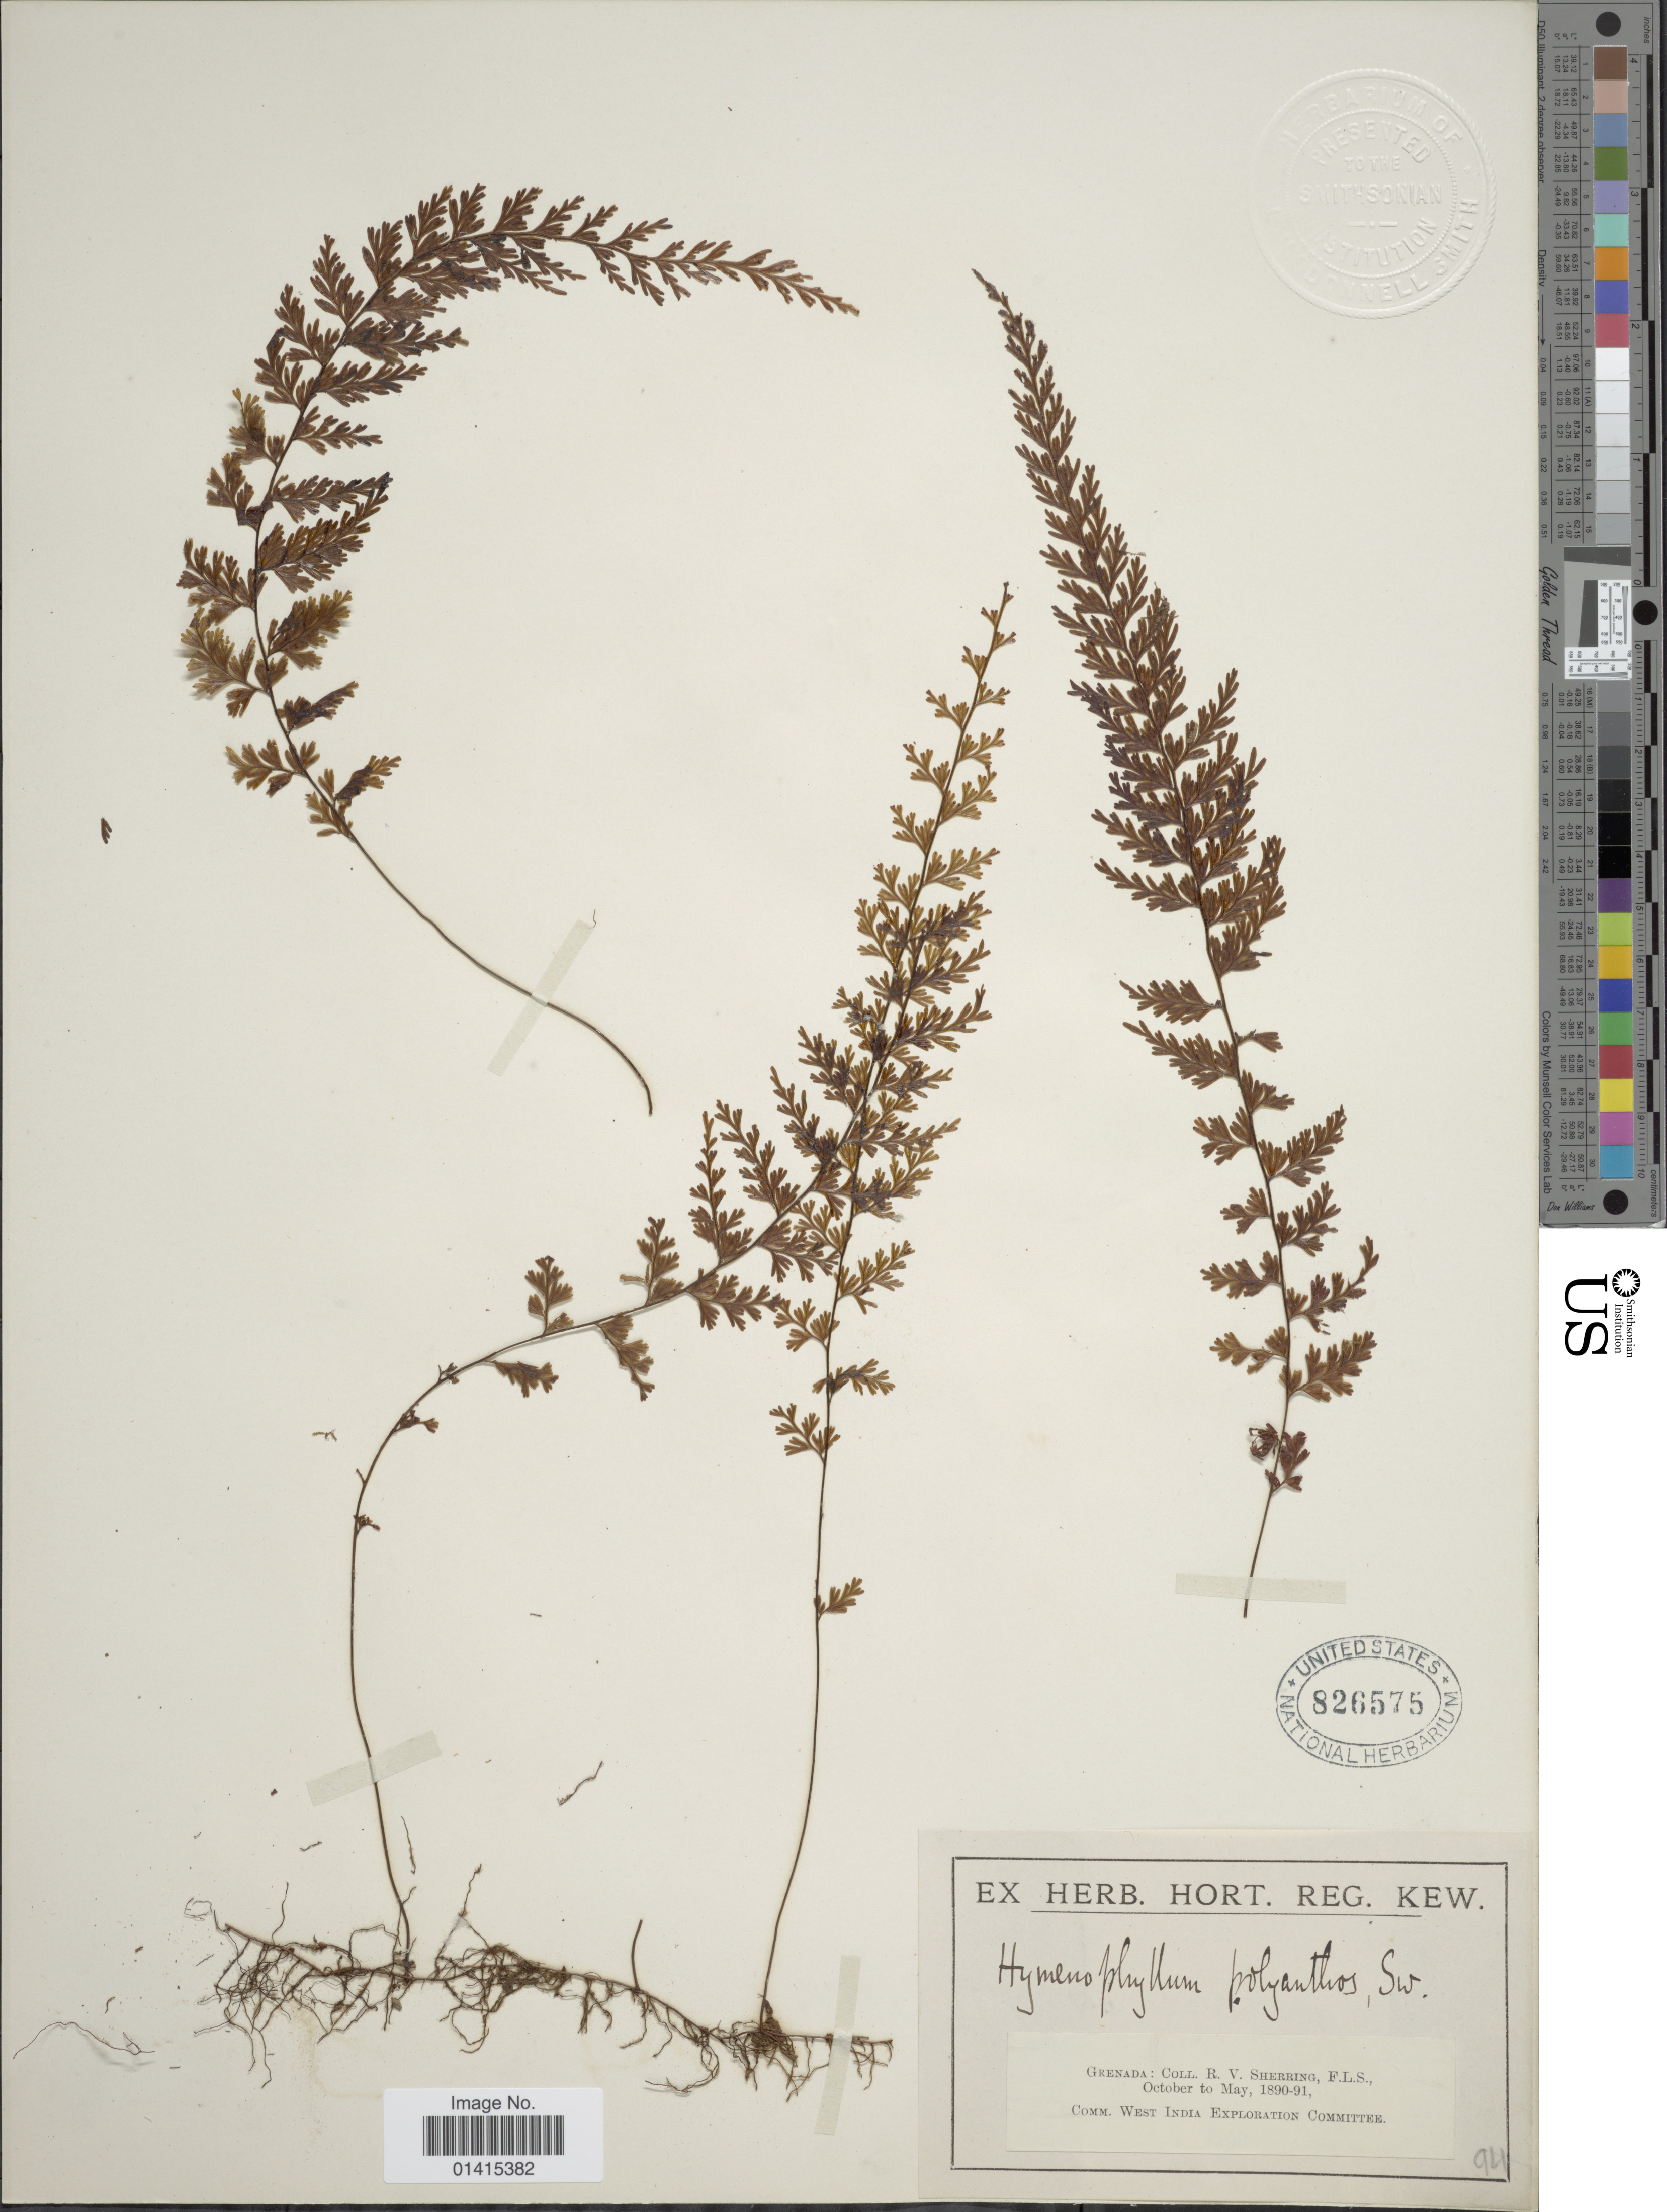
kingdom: Plantae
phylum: Tracheophyta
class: Polypodiopsida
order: Hymenophyllales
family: Hymenophyllaceae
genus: Hymenophyllum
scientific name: Hymenophyllum polyanthos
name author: (Sw.) Sw.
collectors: R. Sherring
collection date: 1890-10/1891-05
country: Grenada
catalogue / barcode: US 826575